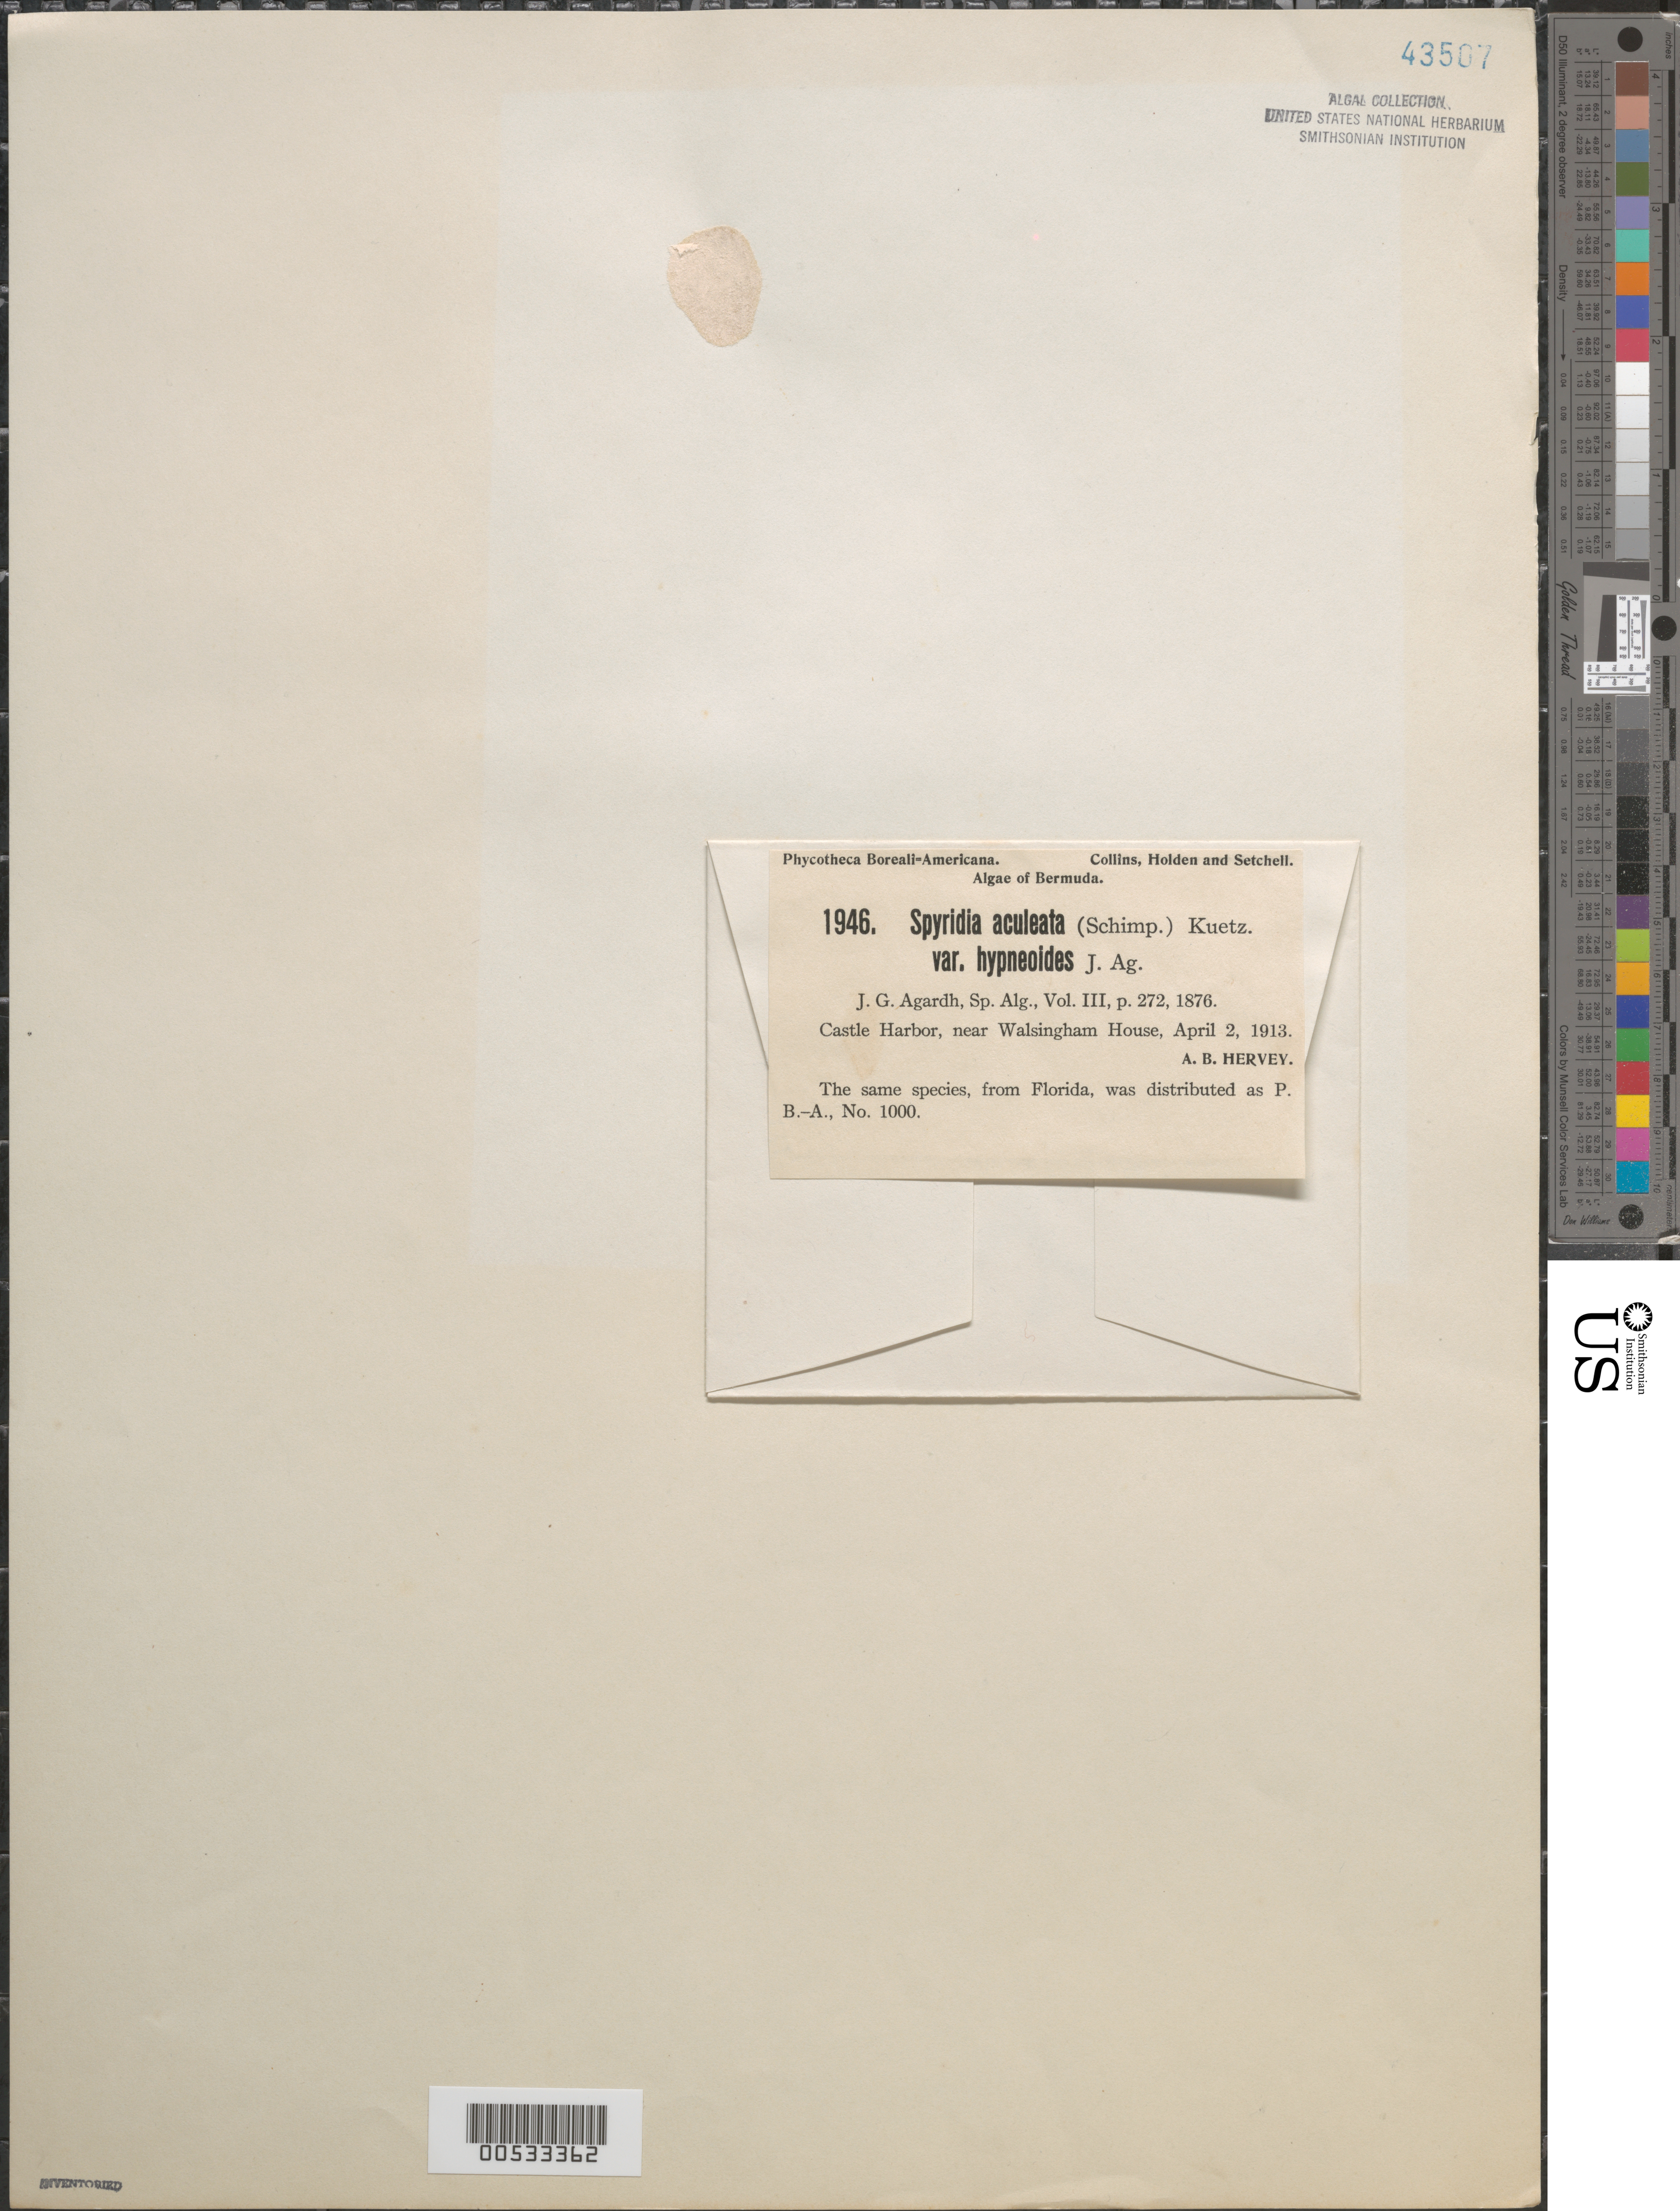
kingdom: Plantae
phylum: Rhodophyta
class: Florideophyceae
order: Ceramiales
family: Spyridiaceae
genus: Spyridia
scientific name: Spyridia aculeata var. hypneoides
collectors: A. B. Hervey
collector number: PB-A 1946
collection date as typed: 02 Apr 1913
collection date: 1913-04-02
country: Bermuda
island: Bermuda Island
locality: Castle Harbor, near Walsingham House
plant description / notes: Collins, Holden & Setchell, Phycotheca Boreali-Americana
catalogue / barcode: US 43507